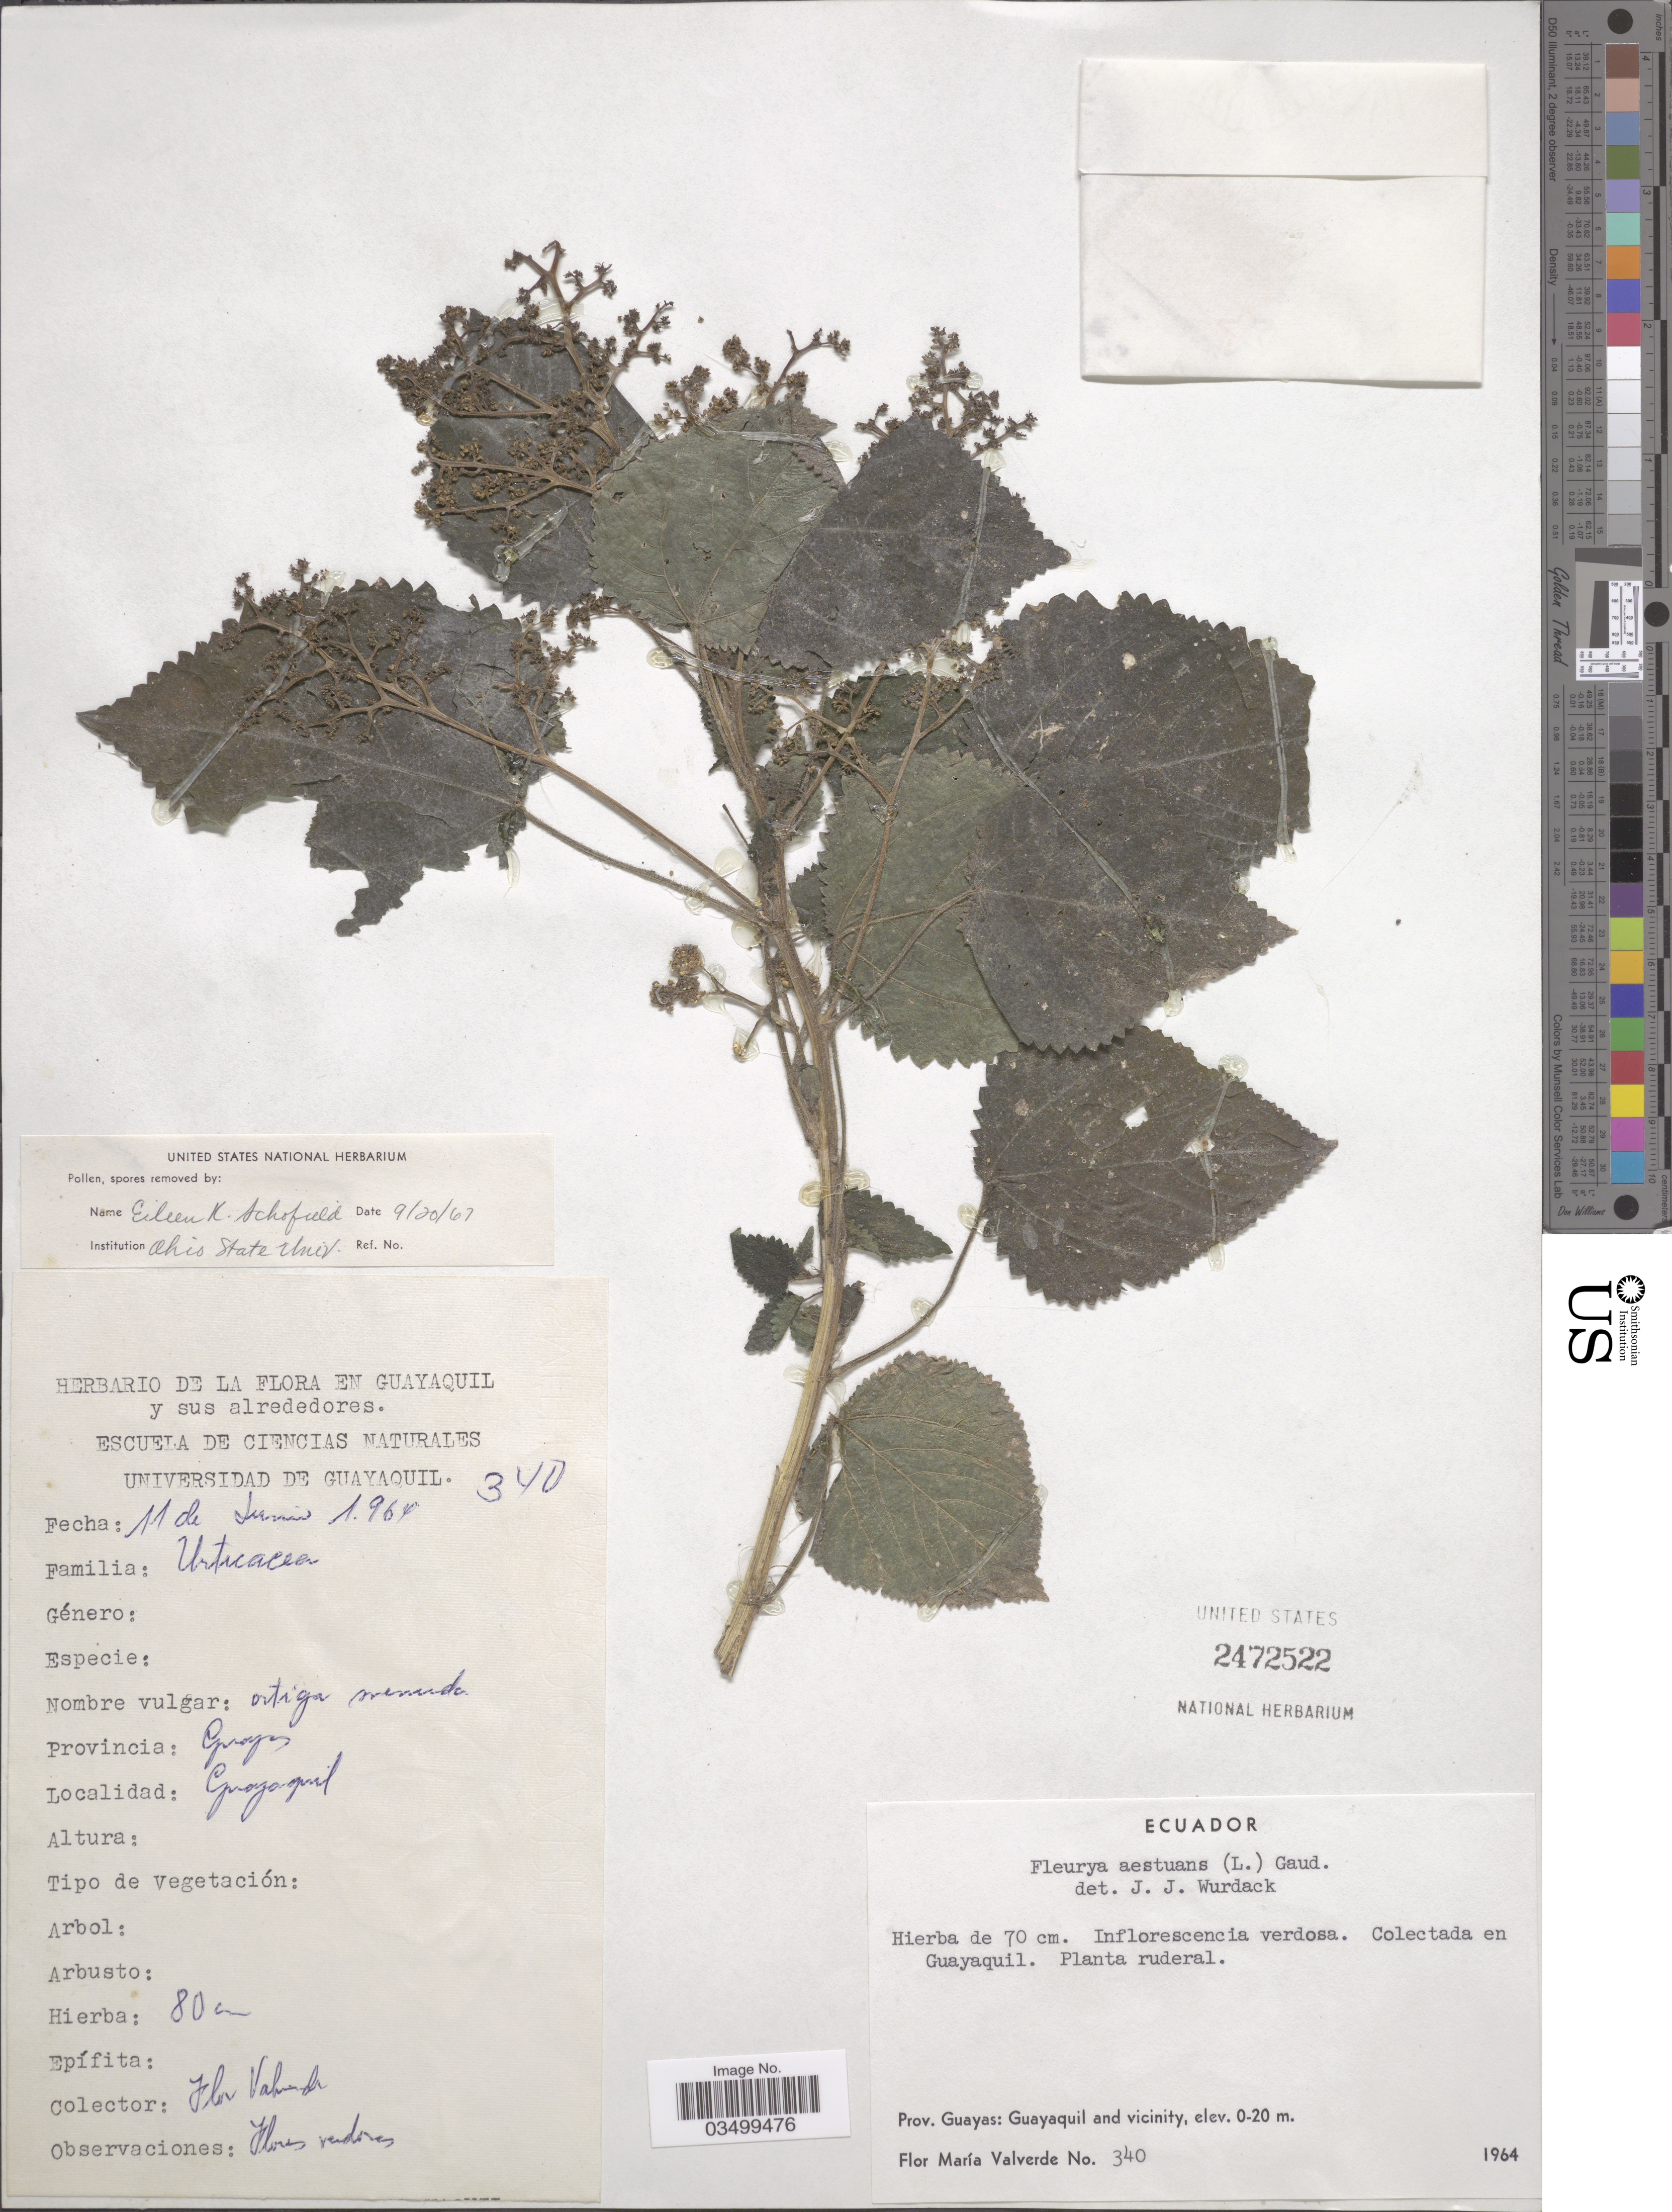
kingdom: Plantae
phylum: Tracheophyta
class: Magnoliopsida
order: Rosales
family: Urticaceae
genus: Laportea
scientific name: Laportea aestuans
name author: (L.) Chew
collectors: F. M. Valverde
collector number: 340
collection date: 1964-06-11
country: Ecuador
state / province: Guayas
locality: Guayaquil and vicinity.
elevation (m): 0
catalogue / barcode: US 2472522